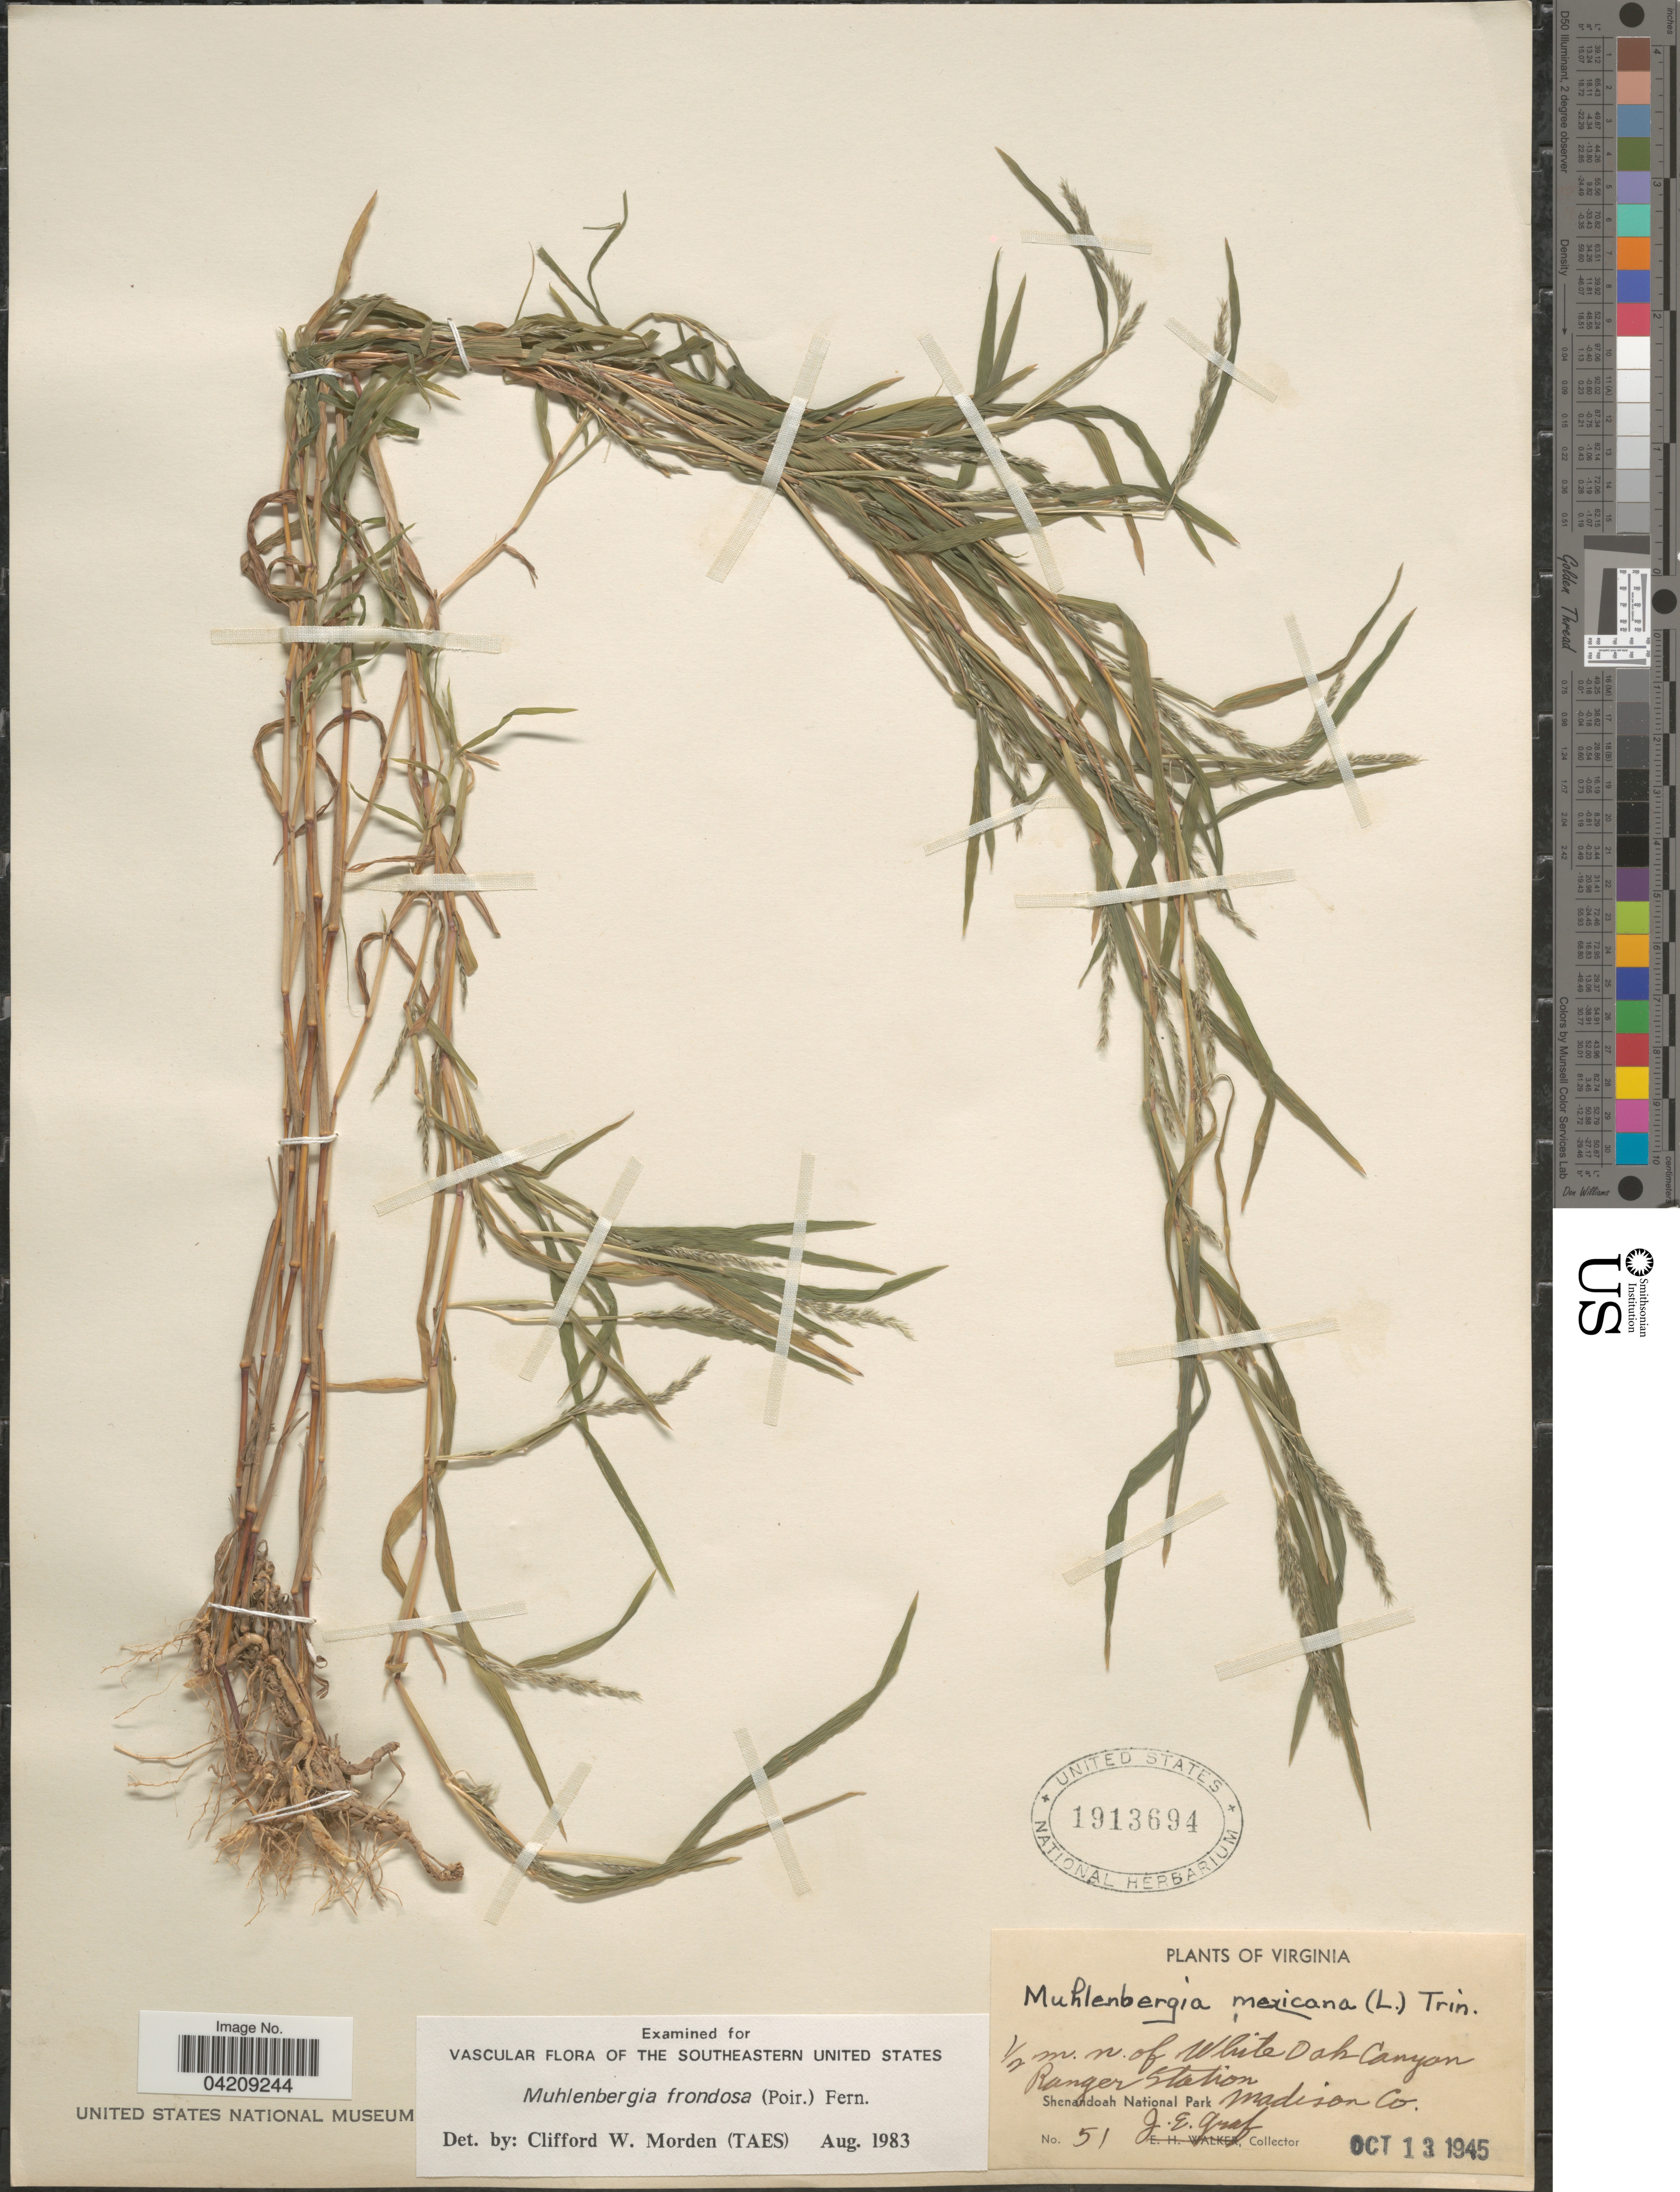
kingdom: Plantae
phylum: Tracheophyta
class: Liliopsida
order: Poales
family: Poaceae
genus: Muhlenbergia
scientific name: Muhlenbergia frondosa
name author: (Poir.) Fernald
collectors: J. Graf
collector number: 51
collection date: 1945-10-13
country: United States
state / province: Virginia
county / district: Madison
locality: ½ m. n. of White Oak Canyon. Ranger Station. Shenandoah National Park Madison Co.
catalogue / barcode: US 1913694